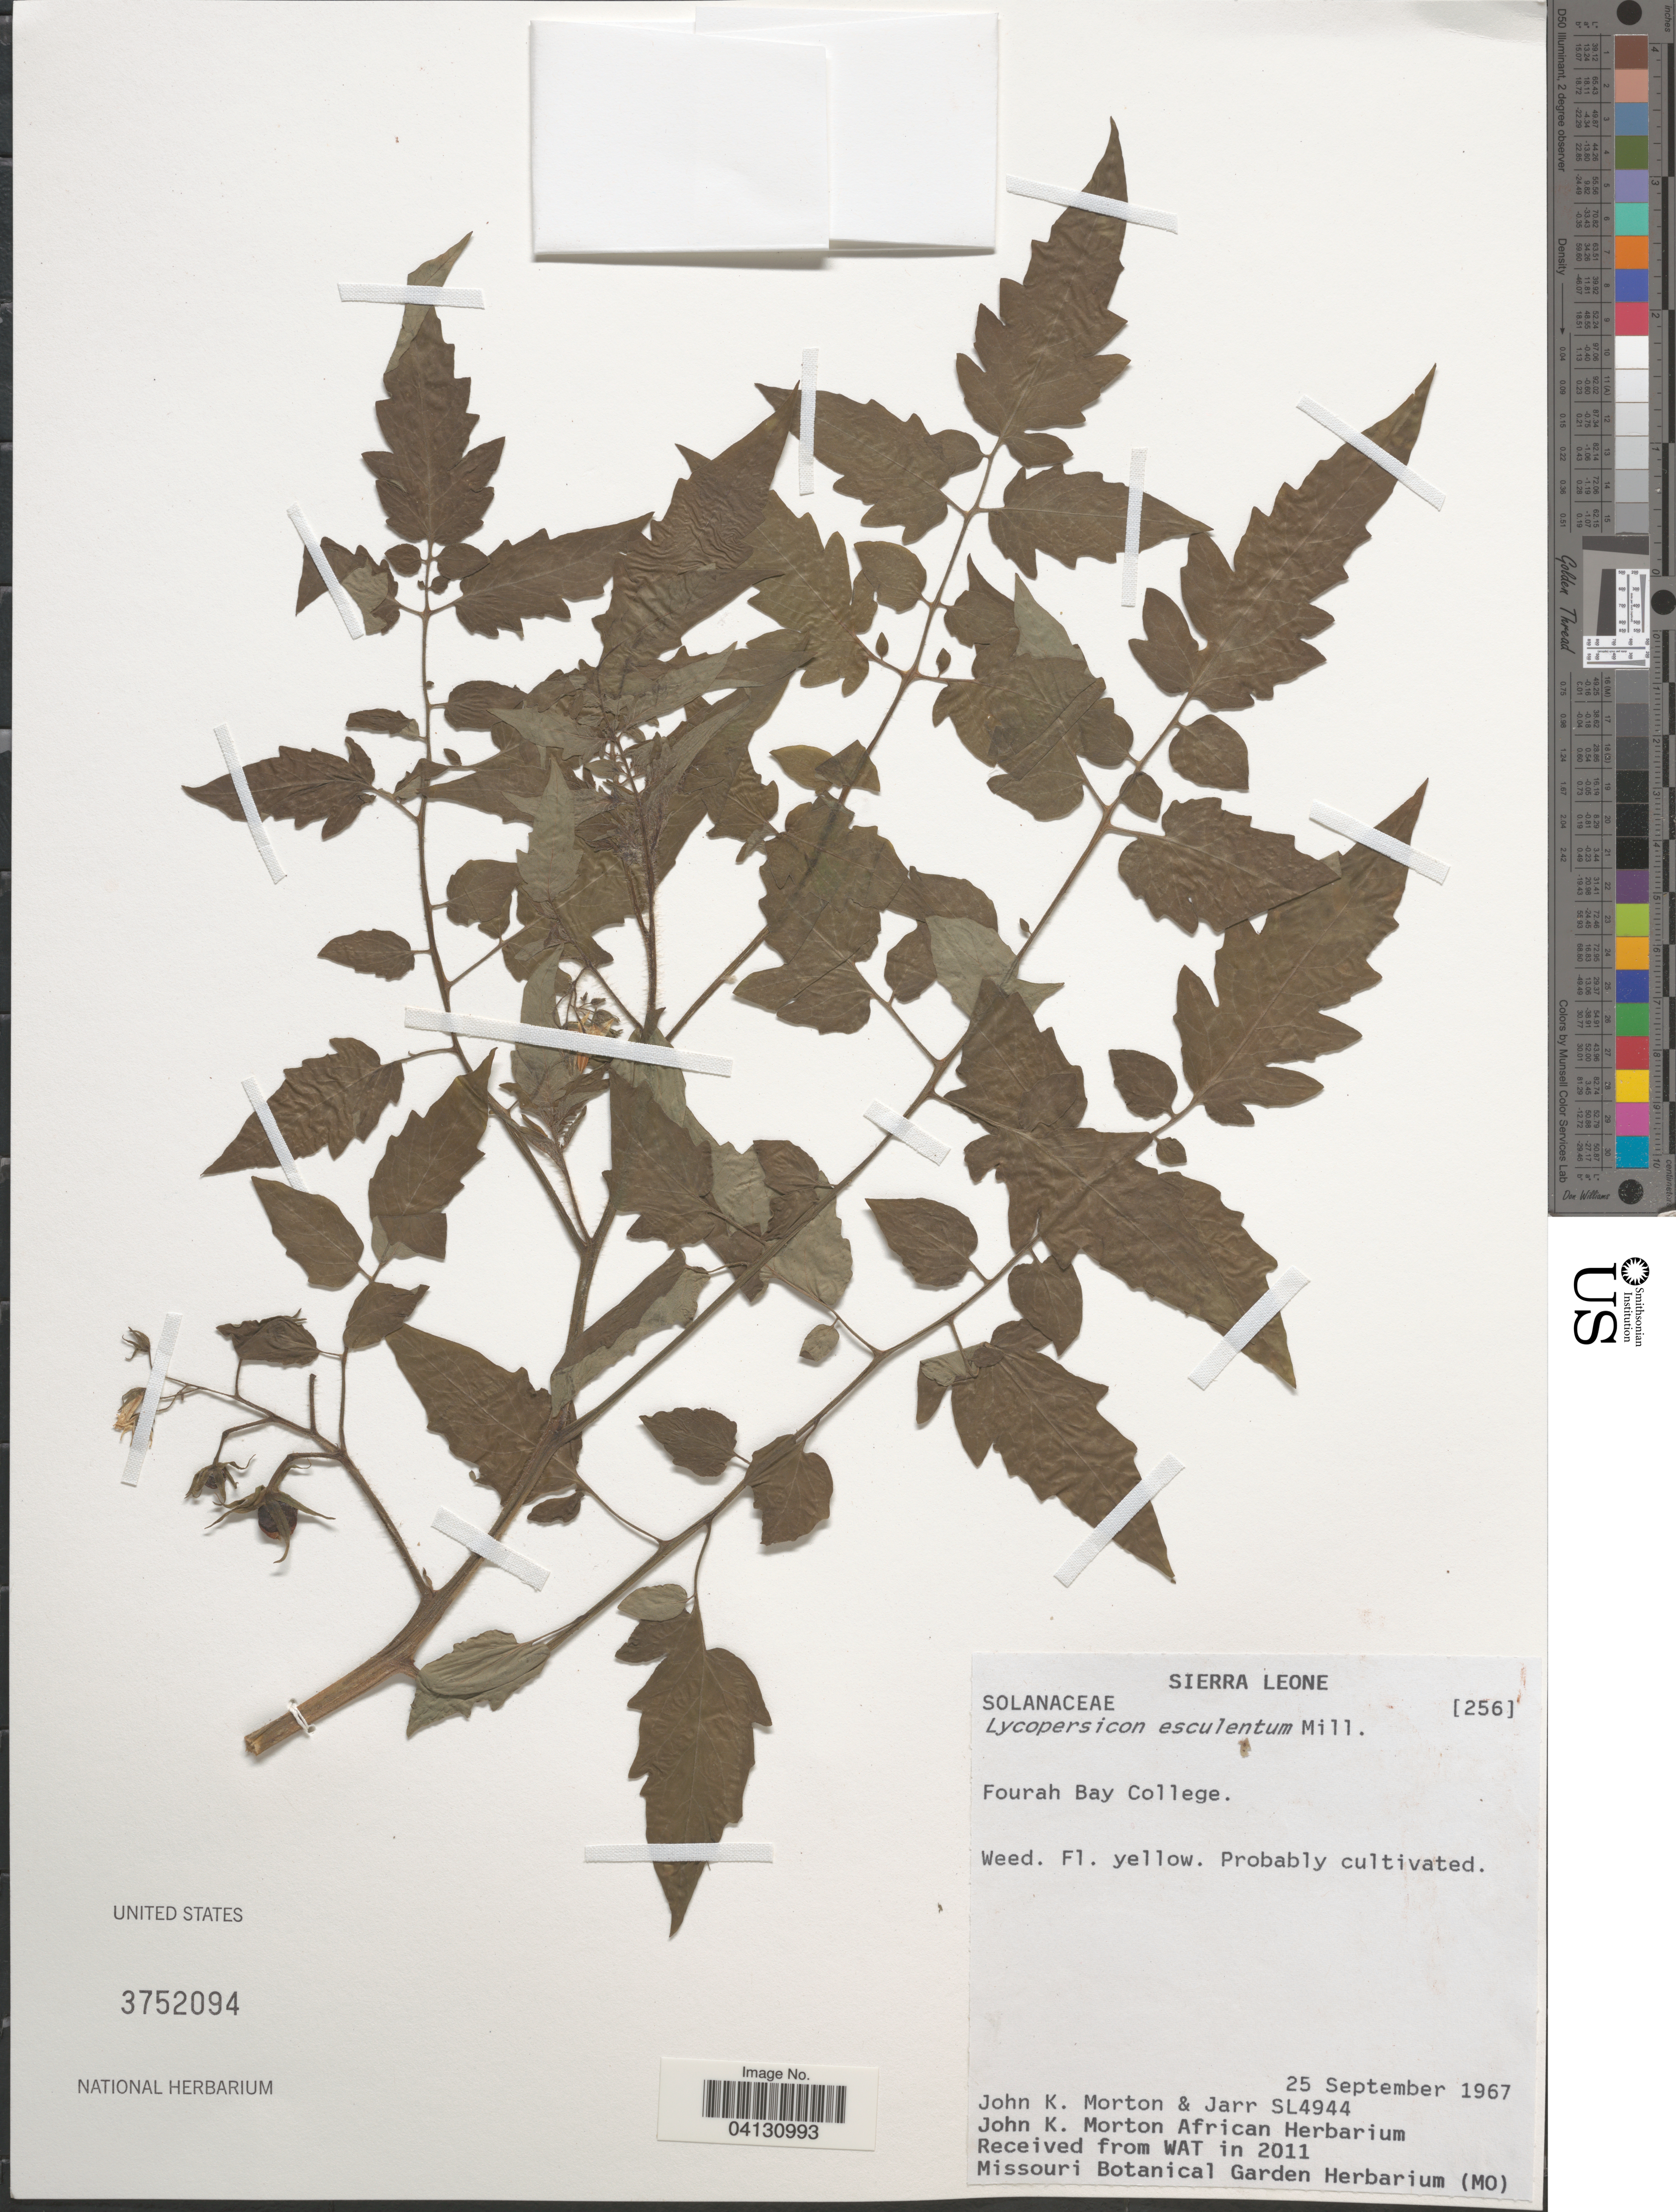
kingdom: Plantae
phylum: Tracheophyta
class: Magnoliopsida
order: Solanales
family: Solanaceae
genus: Lycopersicon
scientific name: Lycopersicon esculentum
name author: Mill.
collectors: J. K. Morton & Jarr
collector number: SL4944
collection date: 1967-09-25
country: Sierra Leone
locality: Fourah Bay College. Probably cultivated.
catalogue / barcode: US 3752094